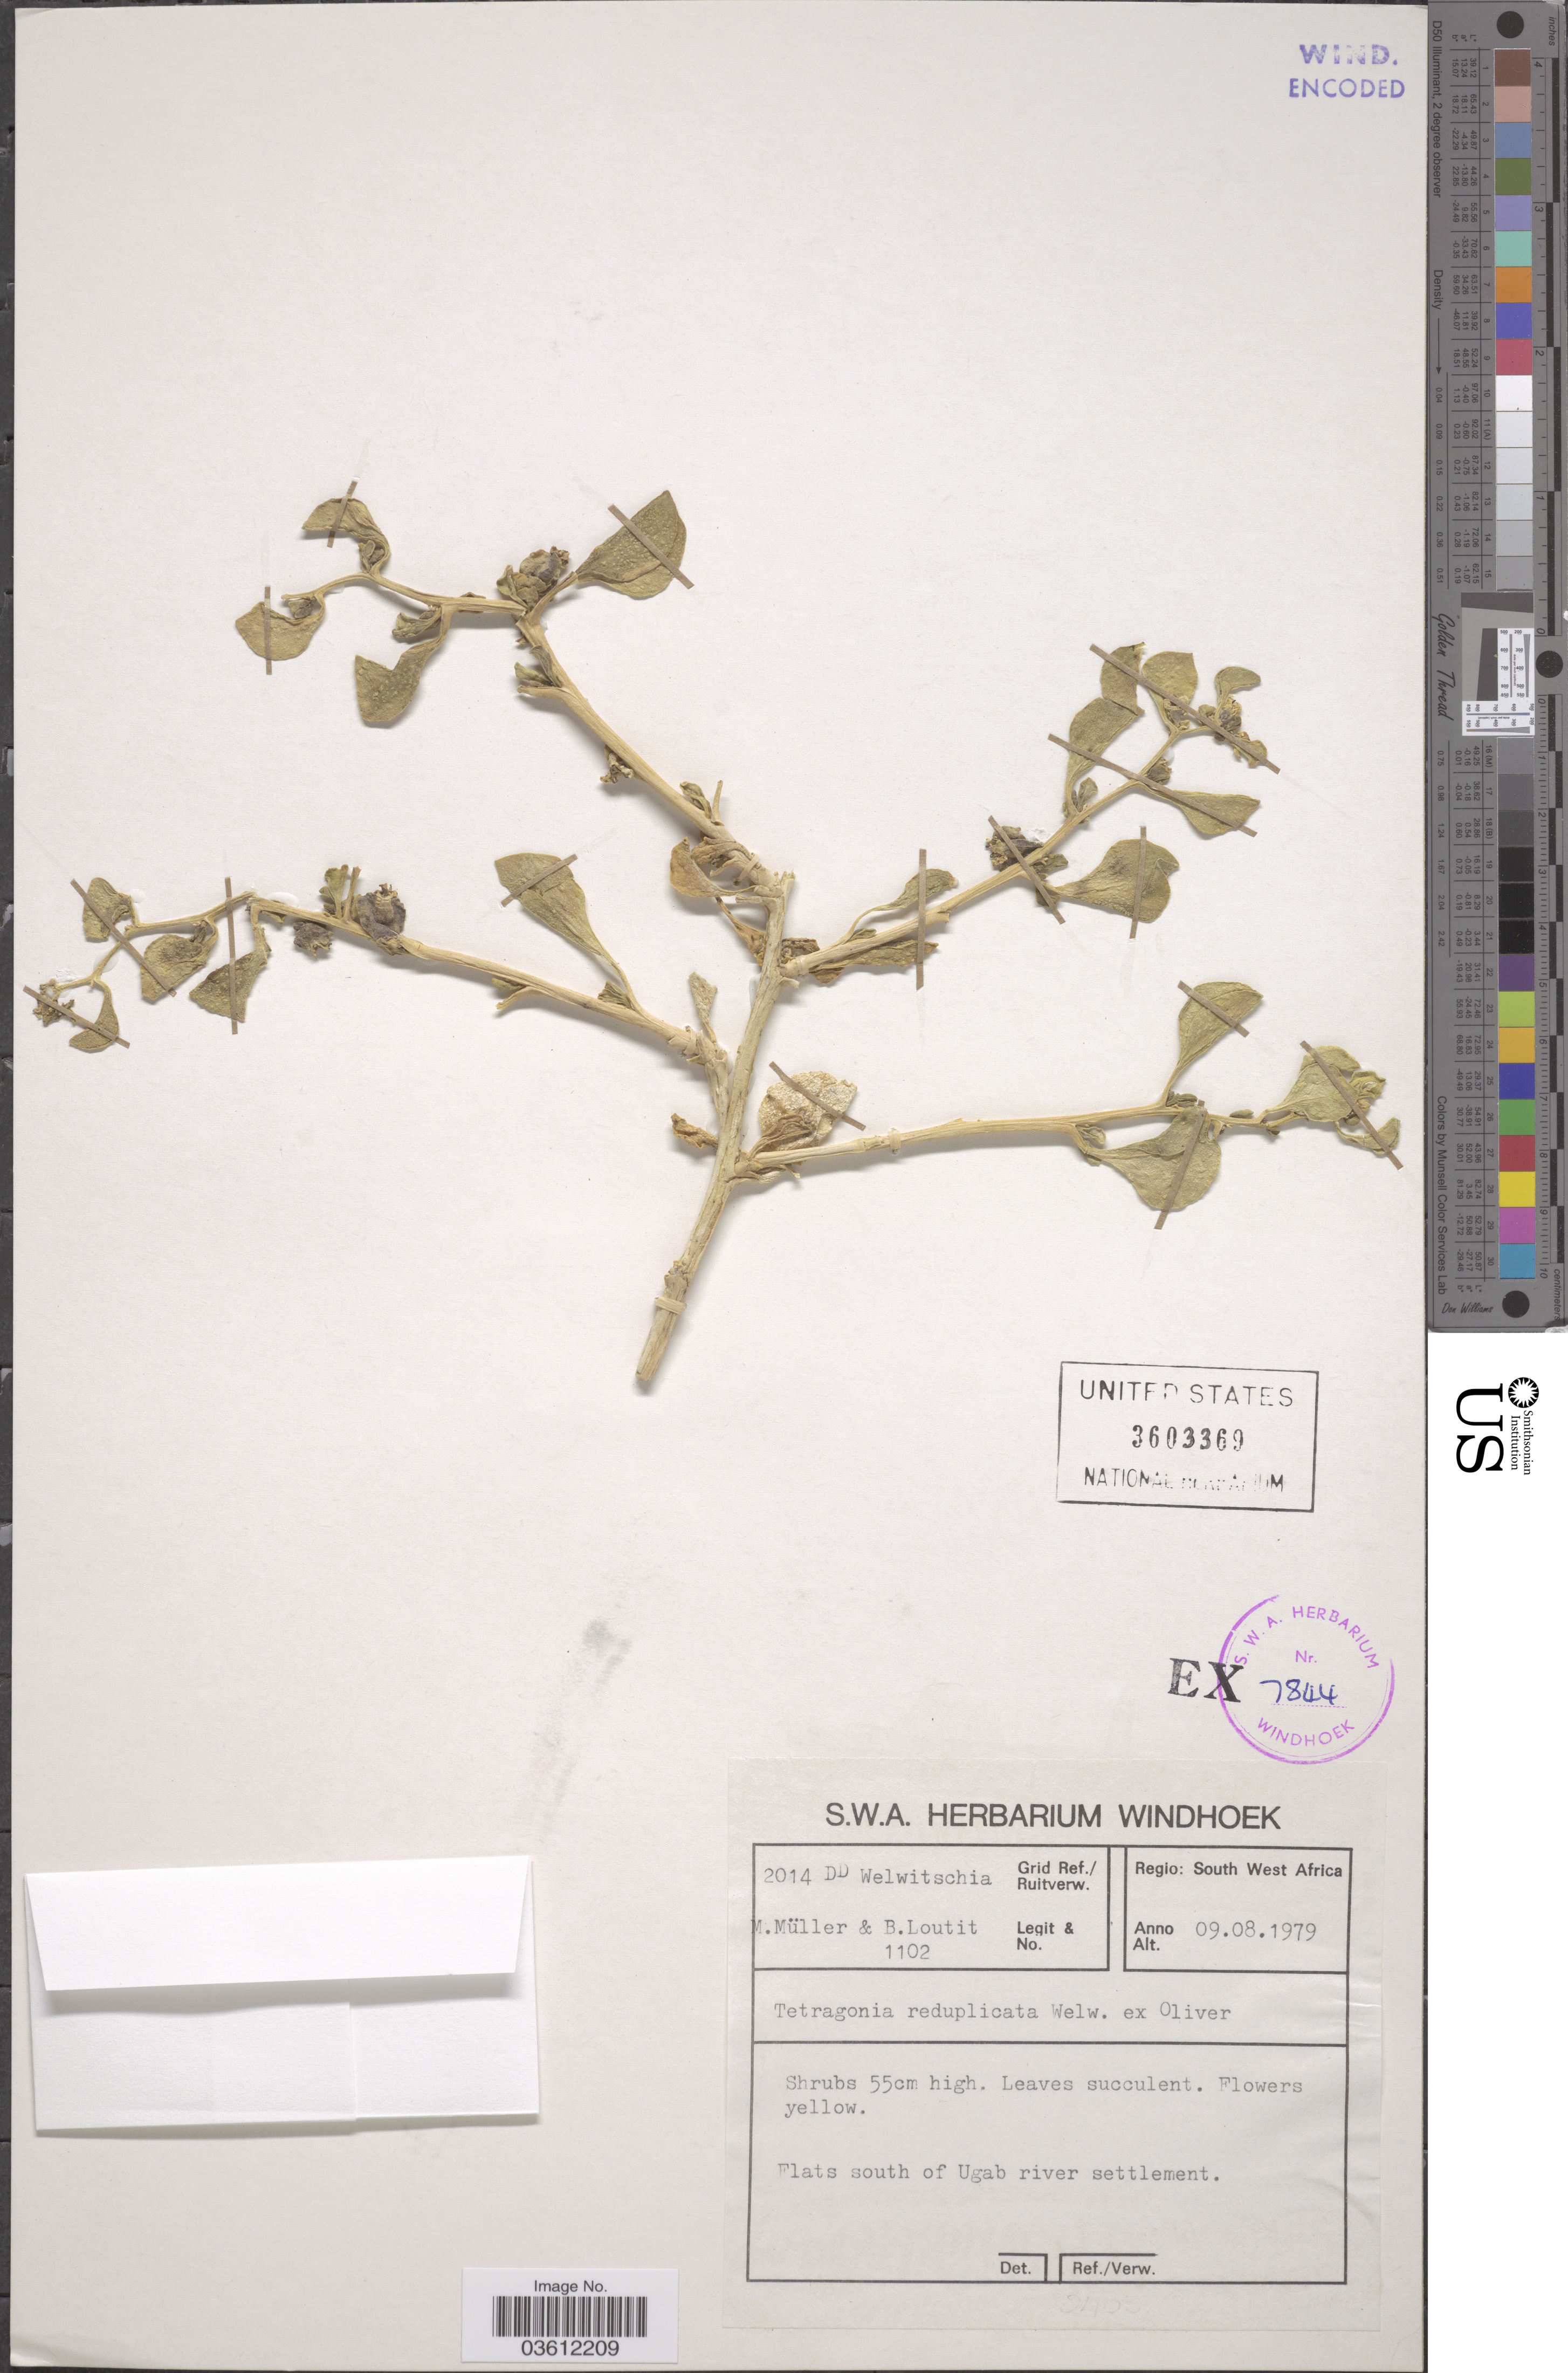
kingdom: Plantae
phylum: Tracheophyta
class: Magnoliopsida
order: Caryophyllales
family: Aizoaceae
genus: Tetragonia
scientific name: Tetragonia reduplicata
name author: Welw. ex Oliv.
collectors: M. Müller & B. Loutit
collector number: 1102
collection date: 1979-08-09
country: Namibia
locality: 2014 DD Welwitschia Grid Ref./ Ruitverw. Regio South West Africa. Flats south of Ugab river settlement.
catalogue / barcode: US 3603369